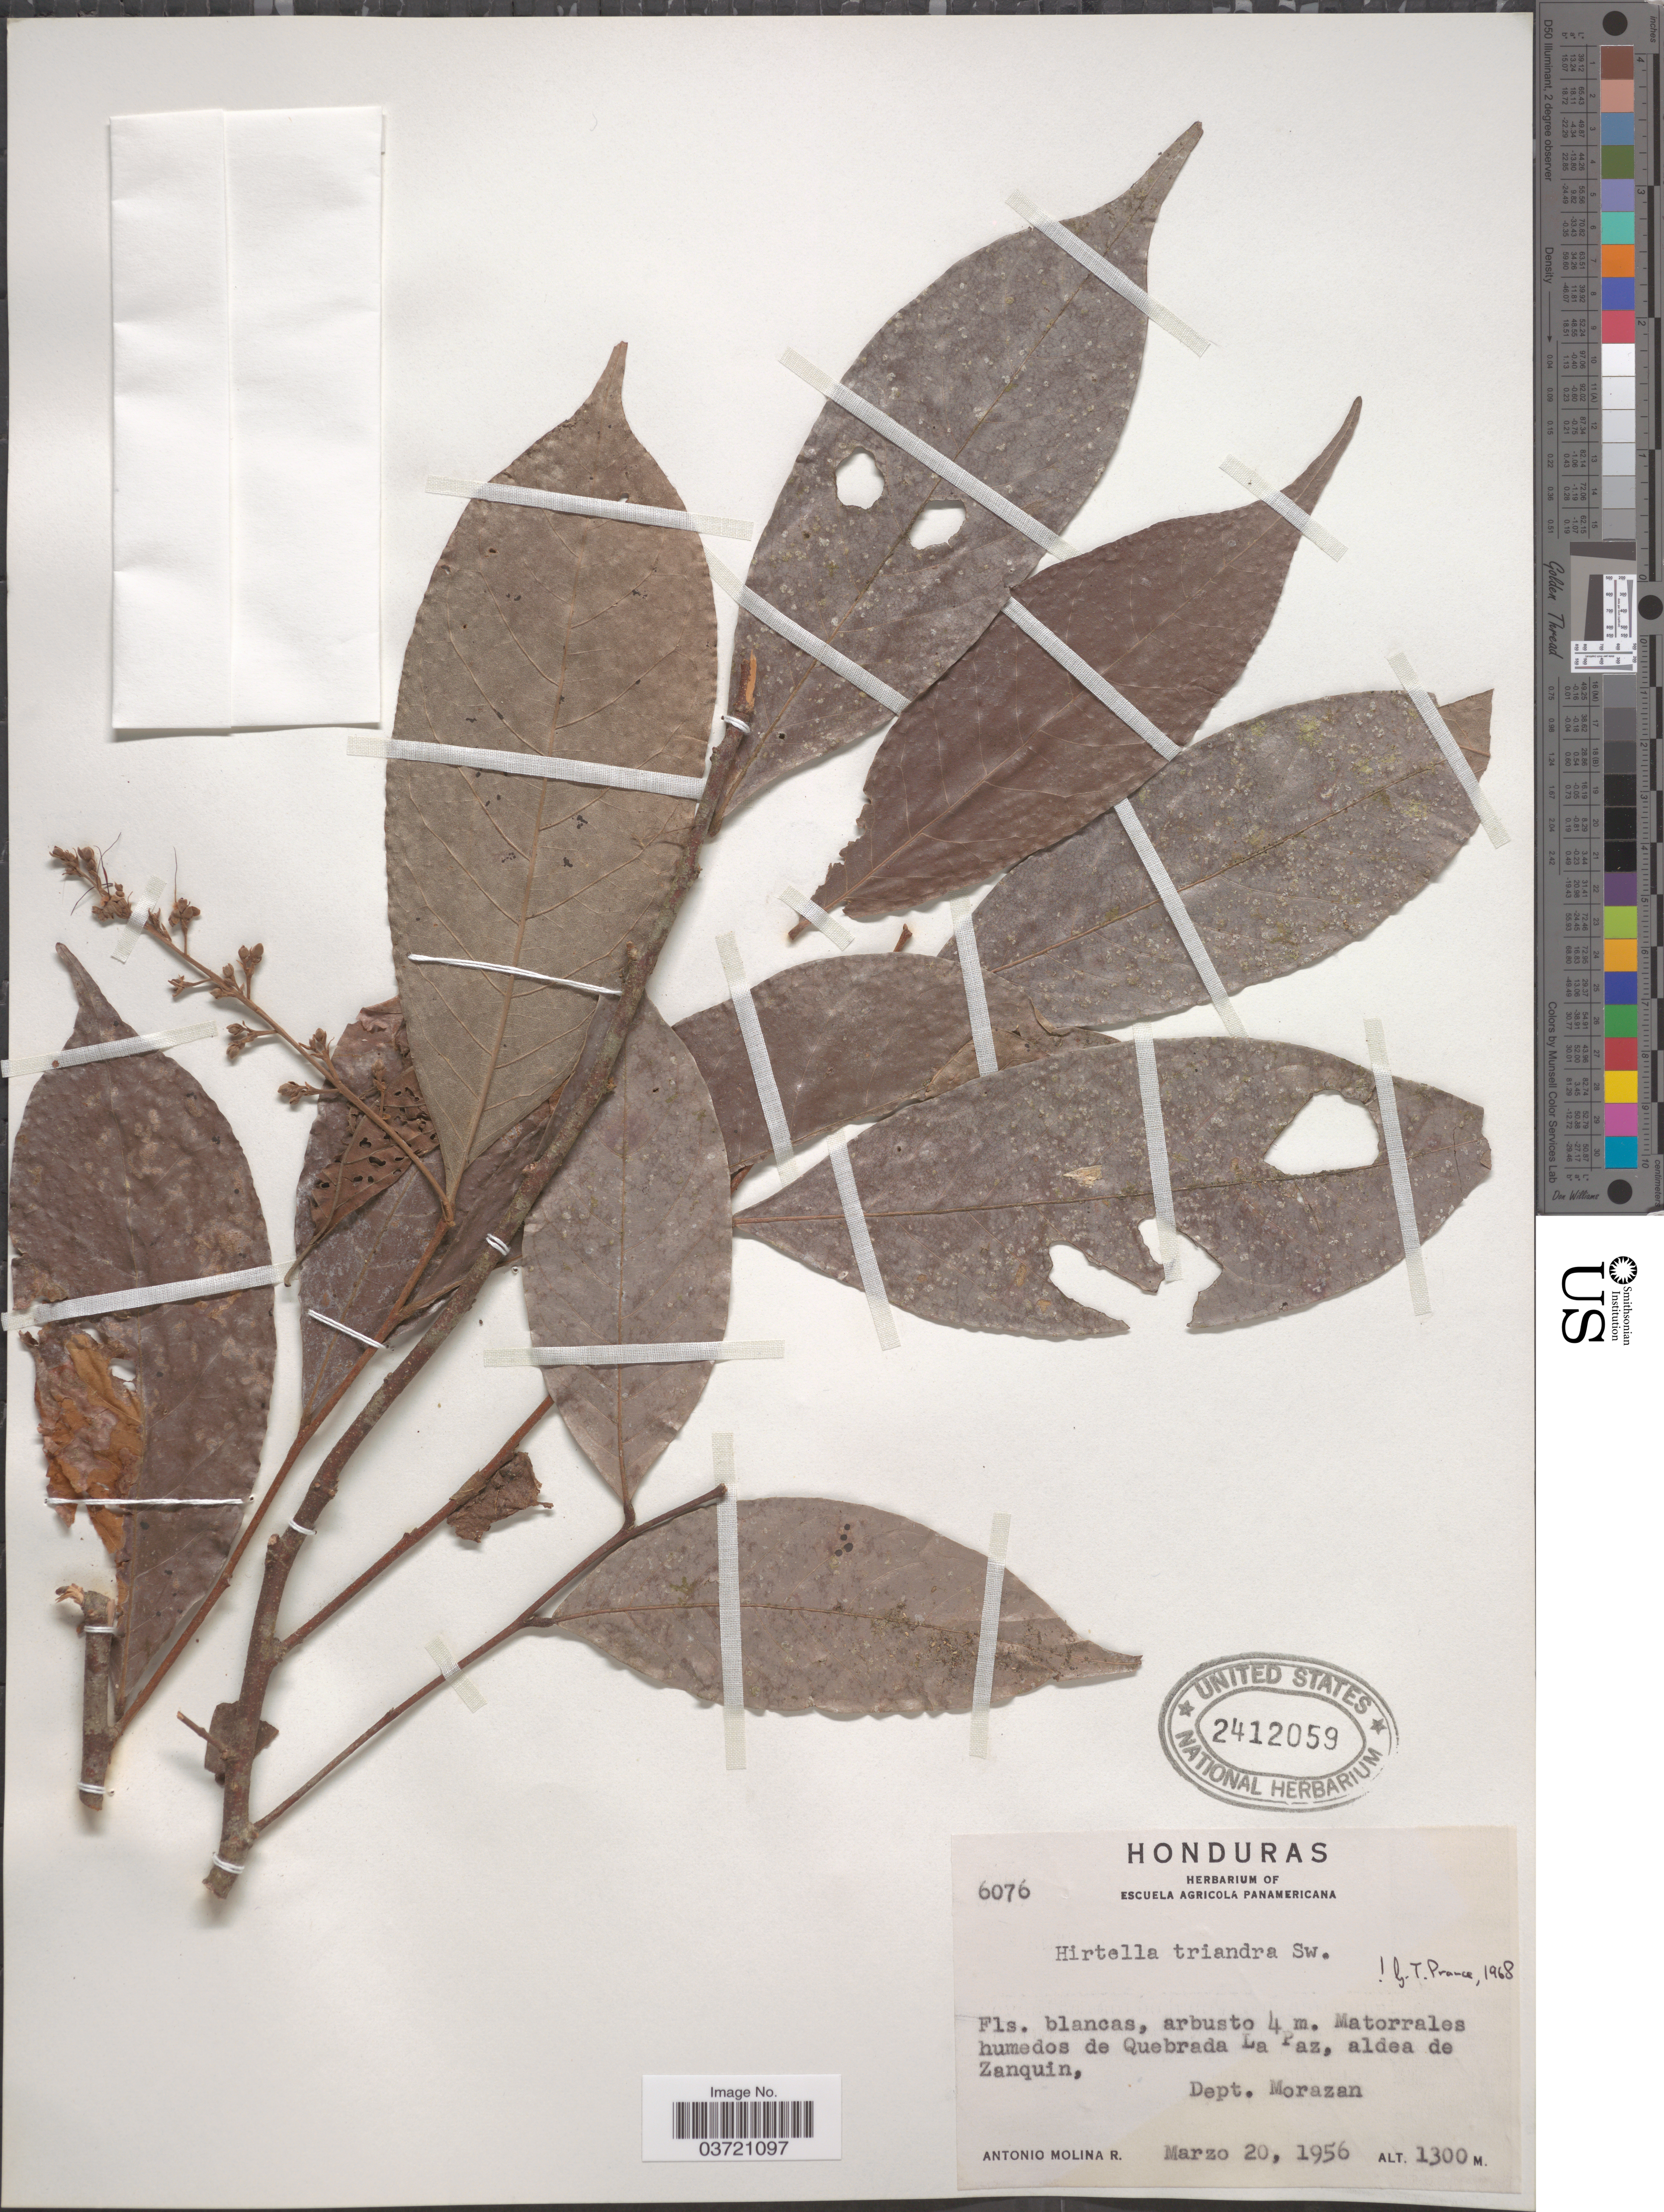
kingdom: Plantae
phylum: Tracheophyta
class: Magnoliopsida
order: Malpighiales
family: Chrysobalanaceae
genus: Hirtella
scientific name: Hirtella triandra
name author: Sw.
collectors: A. Molina R.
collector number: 6076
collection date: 1956-03-20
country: Honduras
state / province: Fco. Morazán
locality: Matorrales humedos de Quebrada La Paz, aldea de Zanquin, Dept. Morazan.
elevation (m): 1300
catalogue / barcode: US 2412059